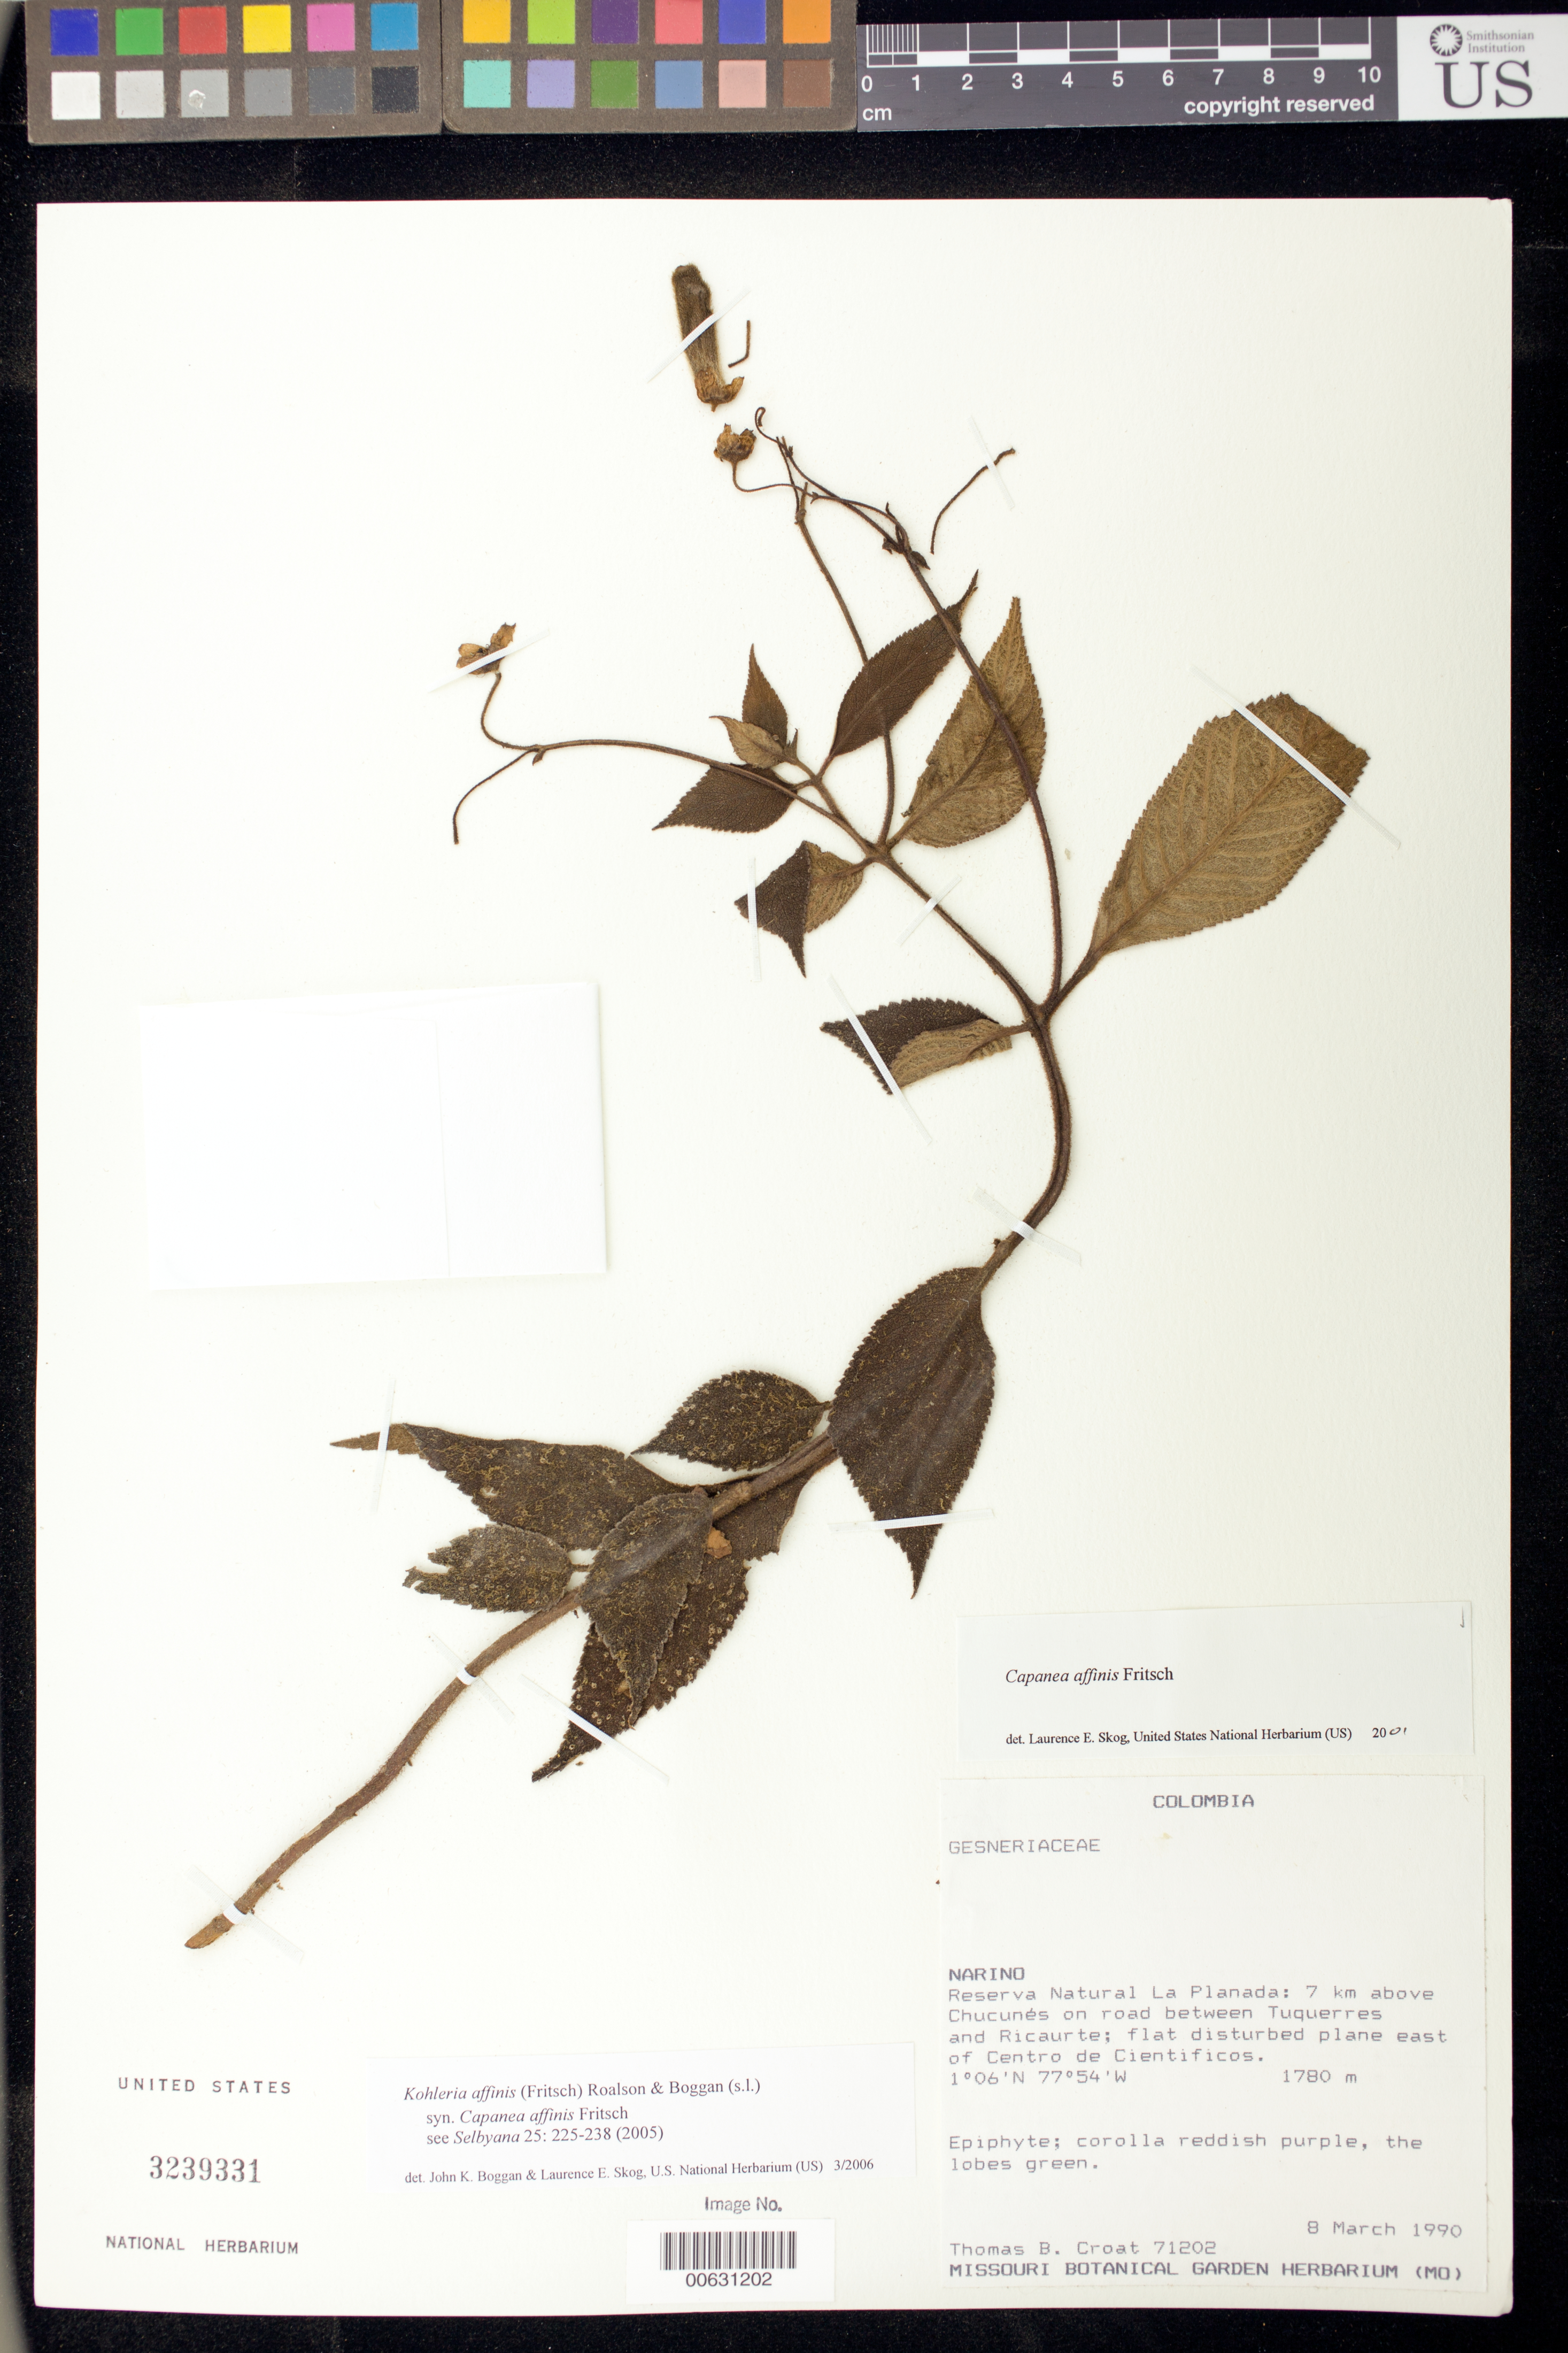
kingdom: Plantae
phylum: Tracheophyta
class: Magnoliopsida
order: Lamiales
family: Gesneriaceae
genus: Kohleria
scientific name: Kohleria affinis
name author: (Fritsch) Roalson & Boggan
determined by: Boggan, J. K.; Skog, L. E.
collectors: T. B. Croat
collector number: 71202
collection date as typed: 08 Mar 1990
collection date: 1990-03-08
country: Colombia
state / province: Nariño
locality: Reserva Natural La Planada: 7 km above Chucunés on road between Tuquerres and Ricaurte… east of Centro de Cientificos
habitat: Flat disturbed plain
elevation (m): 1780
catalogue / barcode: US 3239331